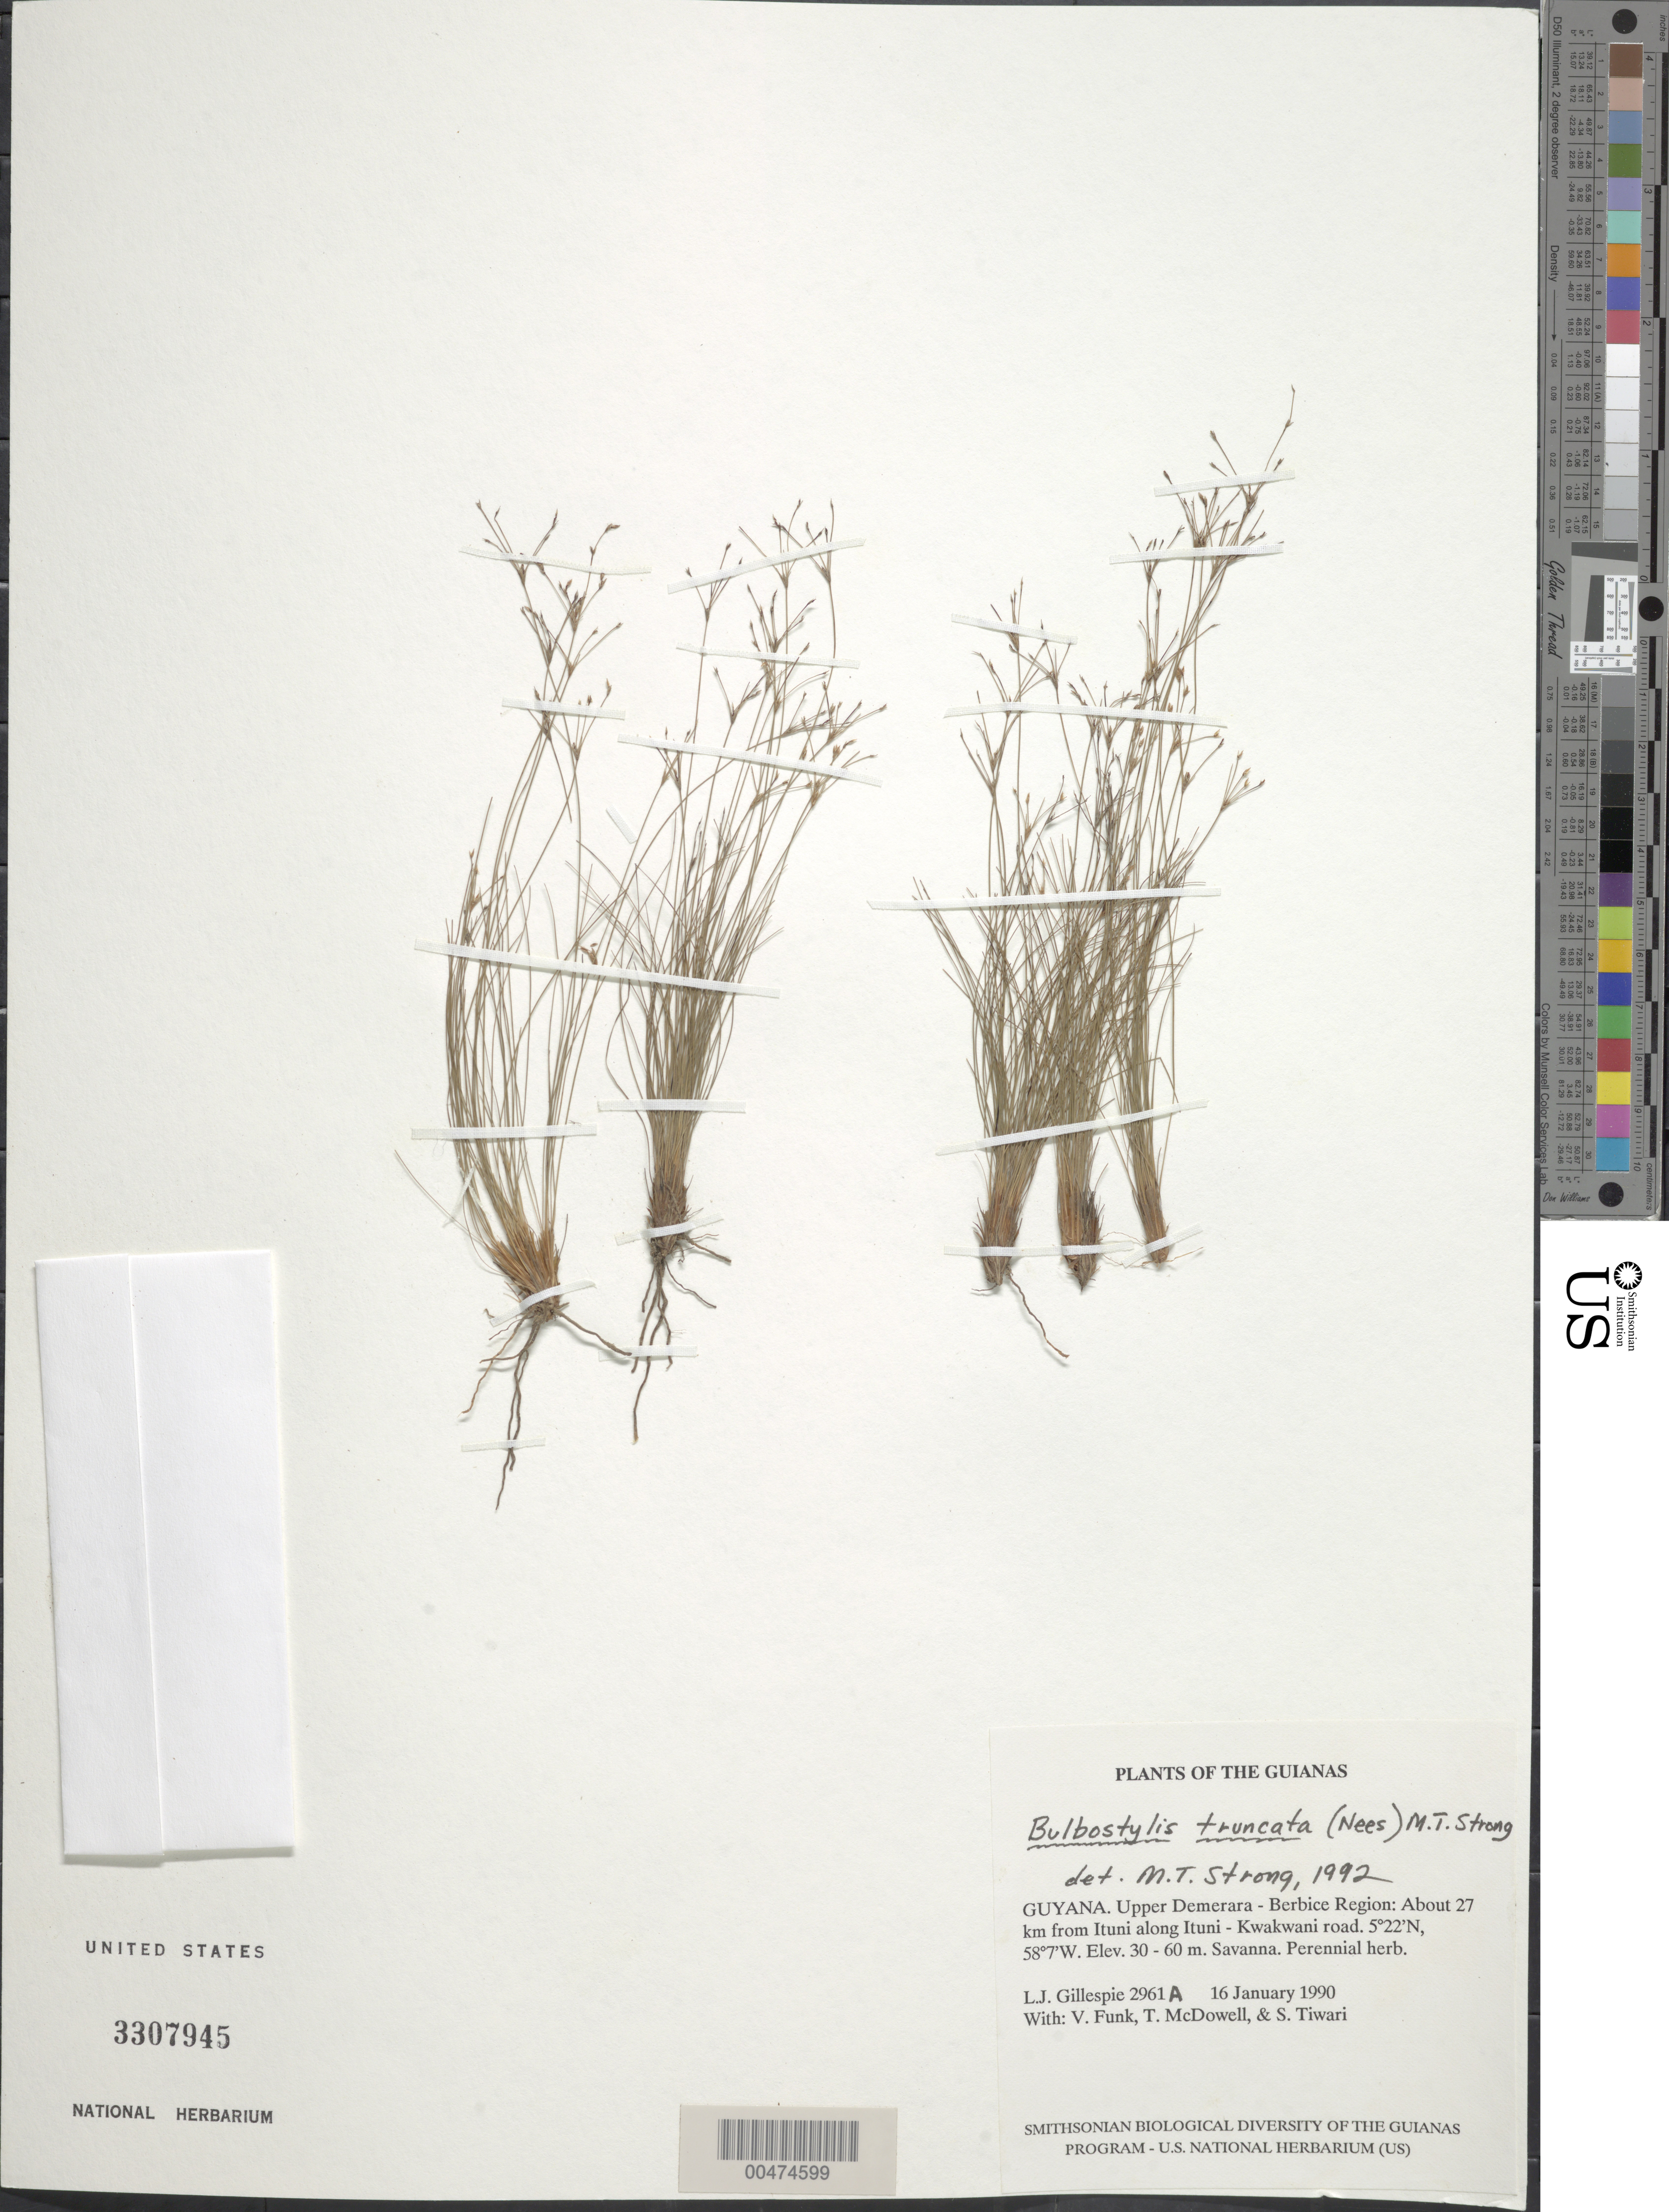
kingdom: Plantae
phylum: Tracheophyta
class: Liliopsida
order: Poales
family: Cyperaceae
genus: Bulbostylis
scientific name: Bulbostylis truncata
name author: (Nees) M.T. Strong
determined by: Strong, M. T., (US), Smithsonian Institution - National Museum of Natural History (UNITED STATES)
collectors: L. J. Gillespie, V. Funk, T. McDowell & S. Tiwari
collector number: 2961 a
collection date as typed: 16 January 1990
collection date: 1990-01-16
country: Guyana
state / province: U. Demerara-Berbice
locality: About 27 km from Ituni along Ituni - Kwakwani road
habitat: Savanna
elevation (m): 30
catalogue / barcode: US 3307945